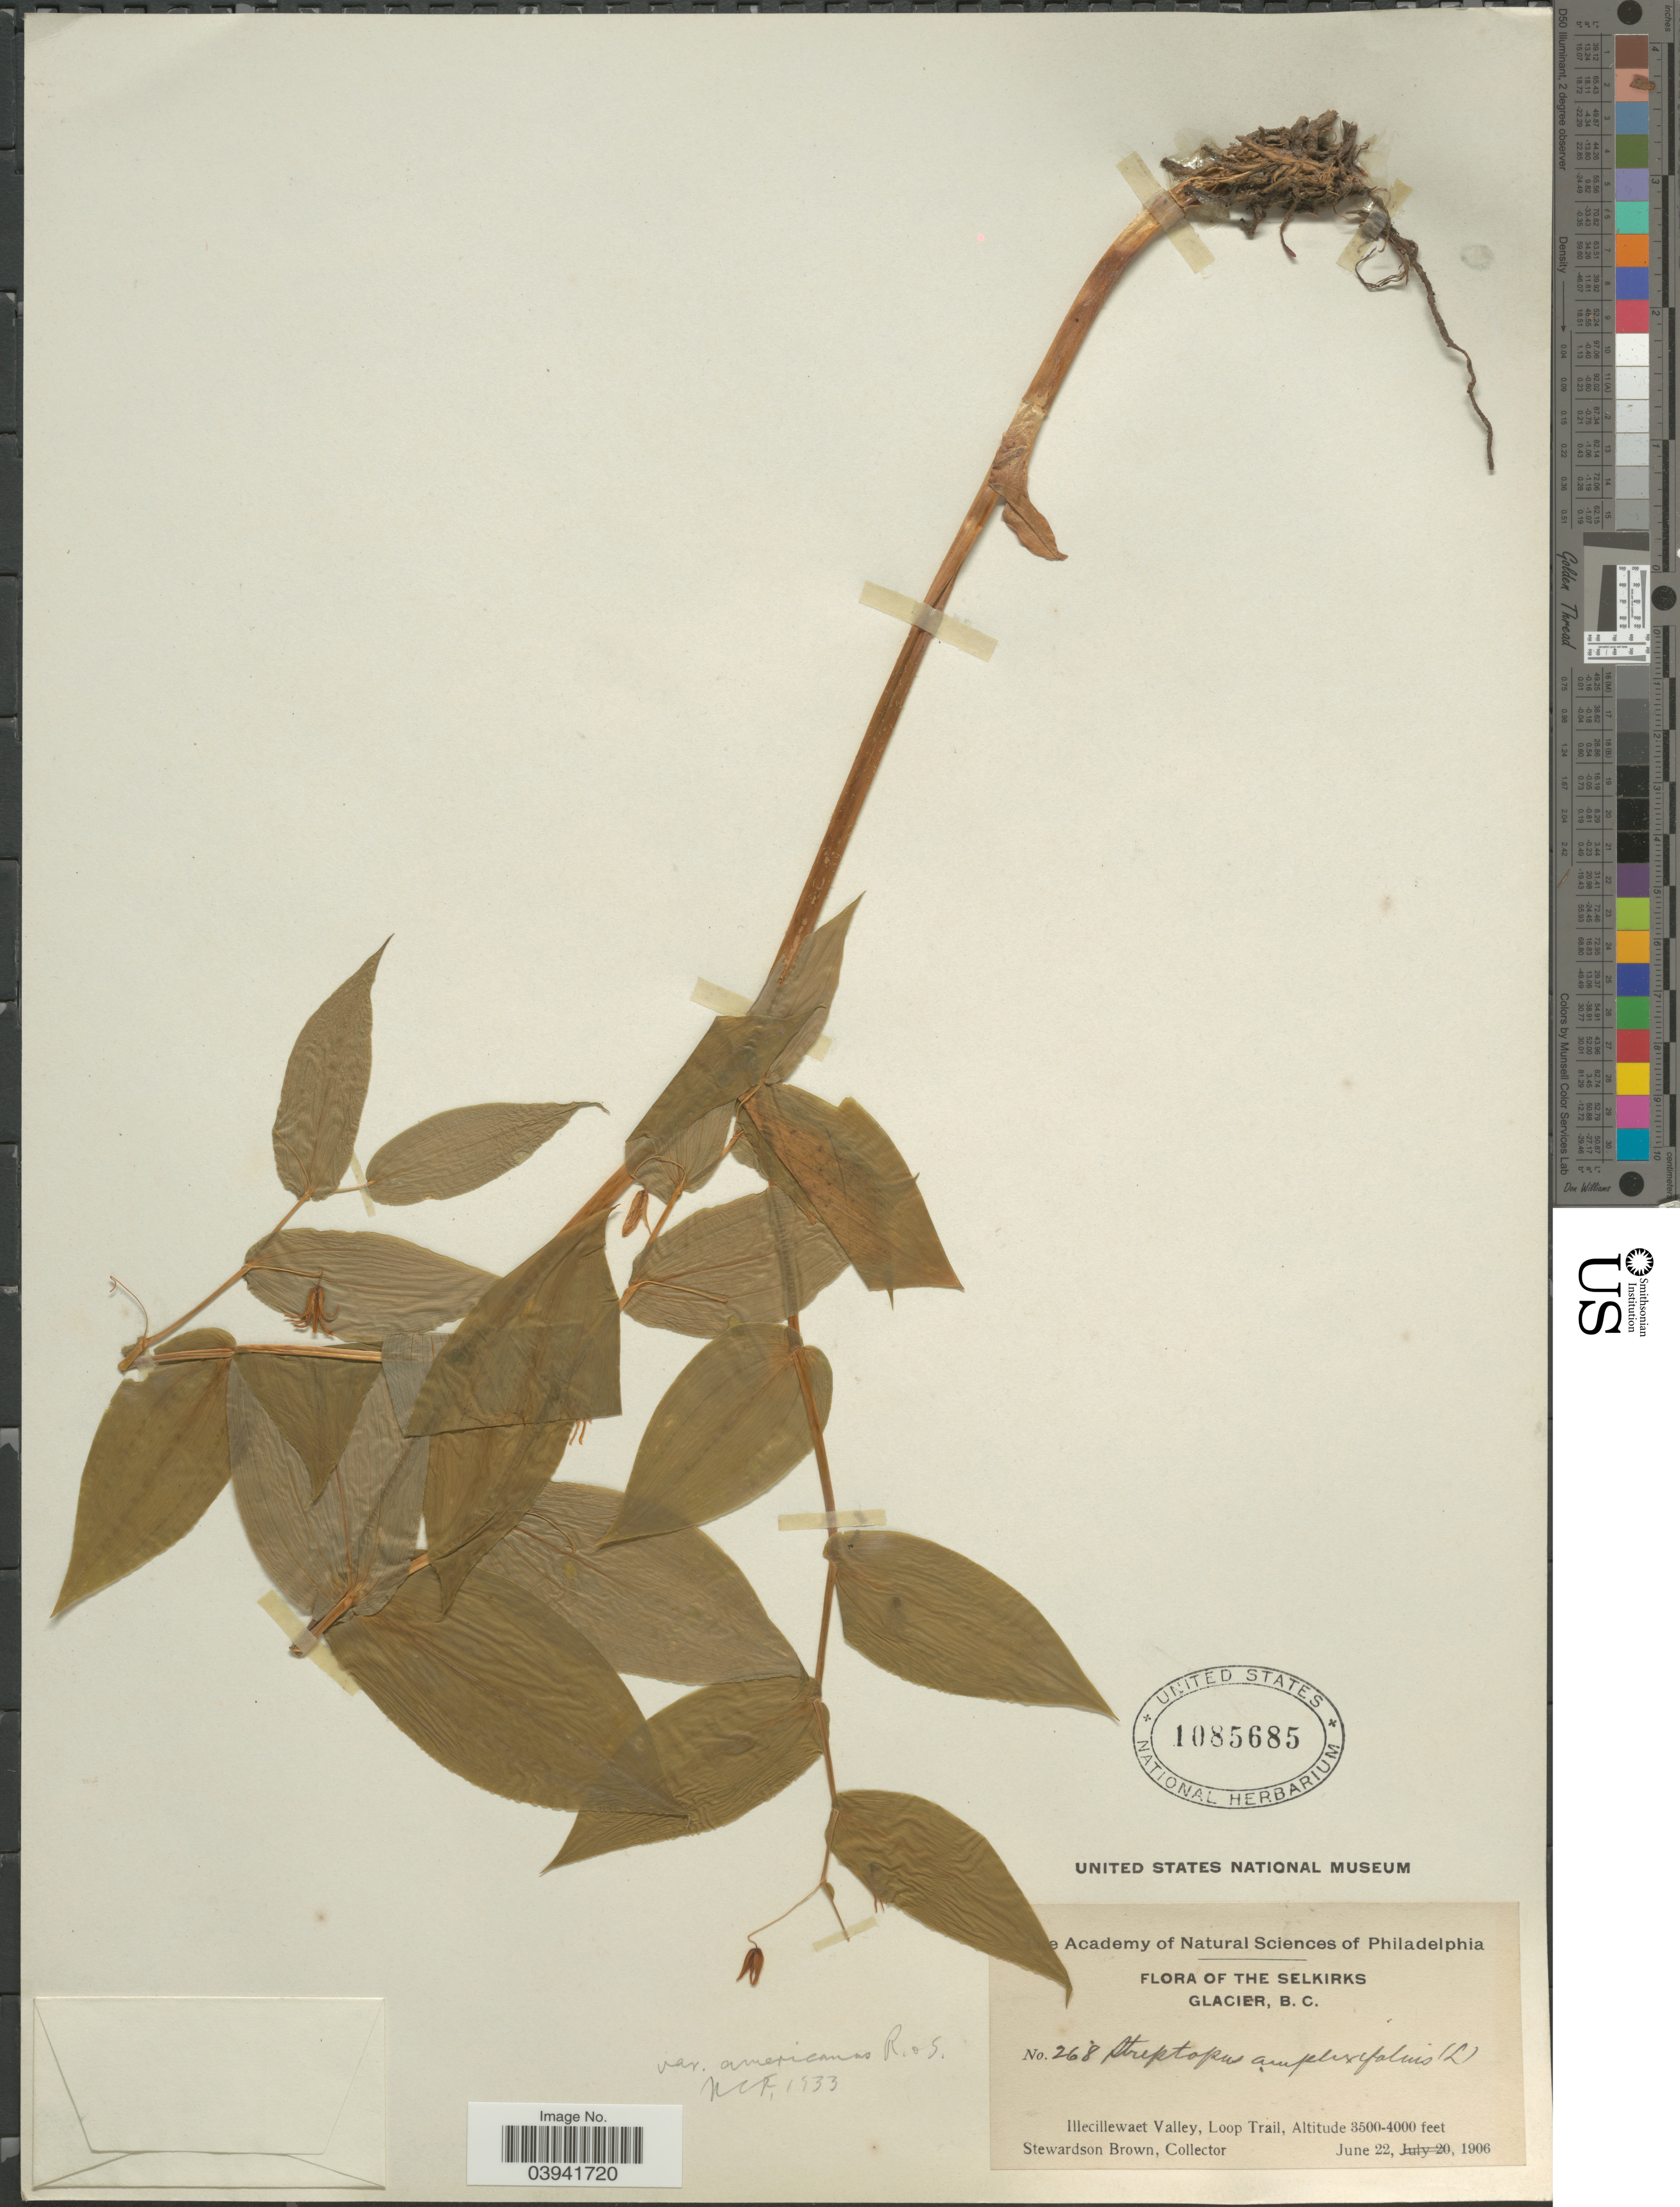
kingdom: Plantae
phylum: Tracheophyta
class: Liliopsida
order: Liliales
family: Liliaceae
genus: Streptopus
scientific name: Streptopus amplexifolius var. americanus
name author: Schult. & Schult. f.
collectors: S. Brown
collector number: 268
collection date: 1906-06-22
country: Canada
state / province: British Columbia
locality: The Selkirks Glacier. Illecillewaet Valley, Loop Trail.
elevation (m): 1067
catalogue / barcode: US 1085685